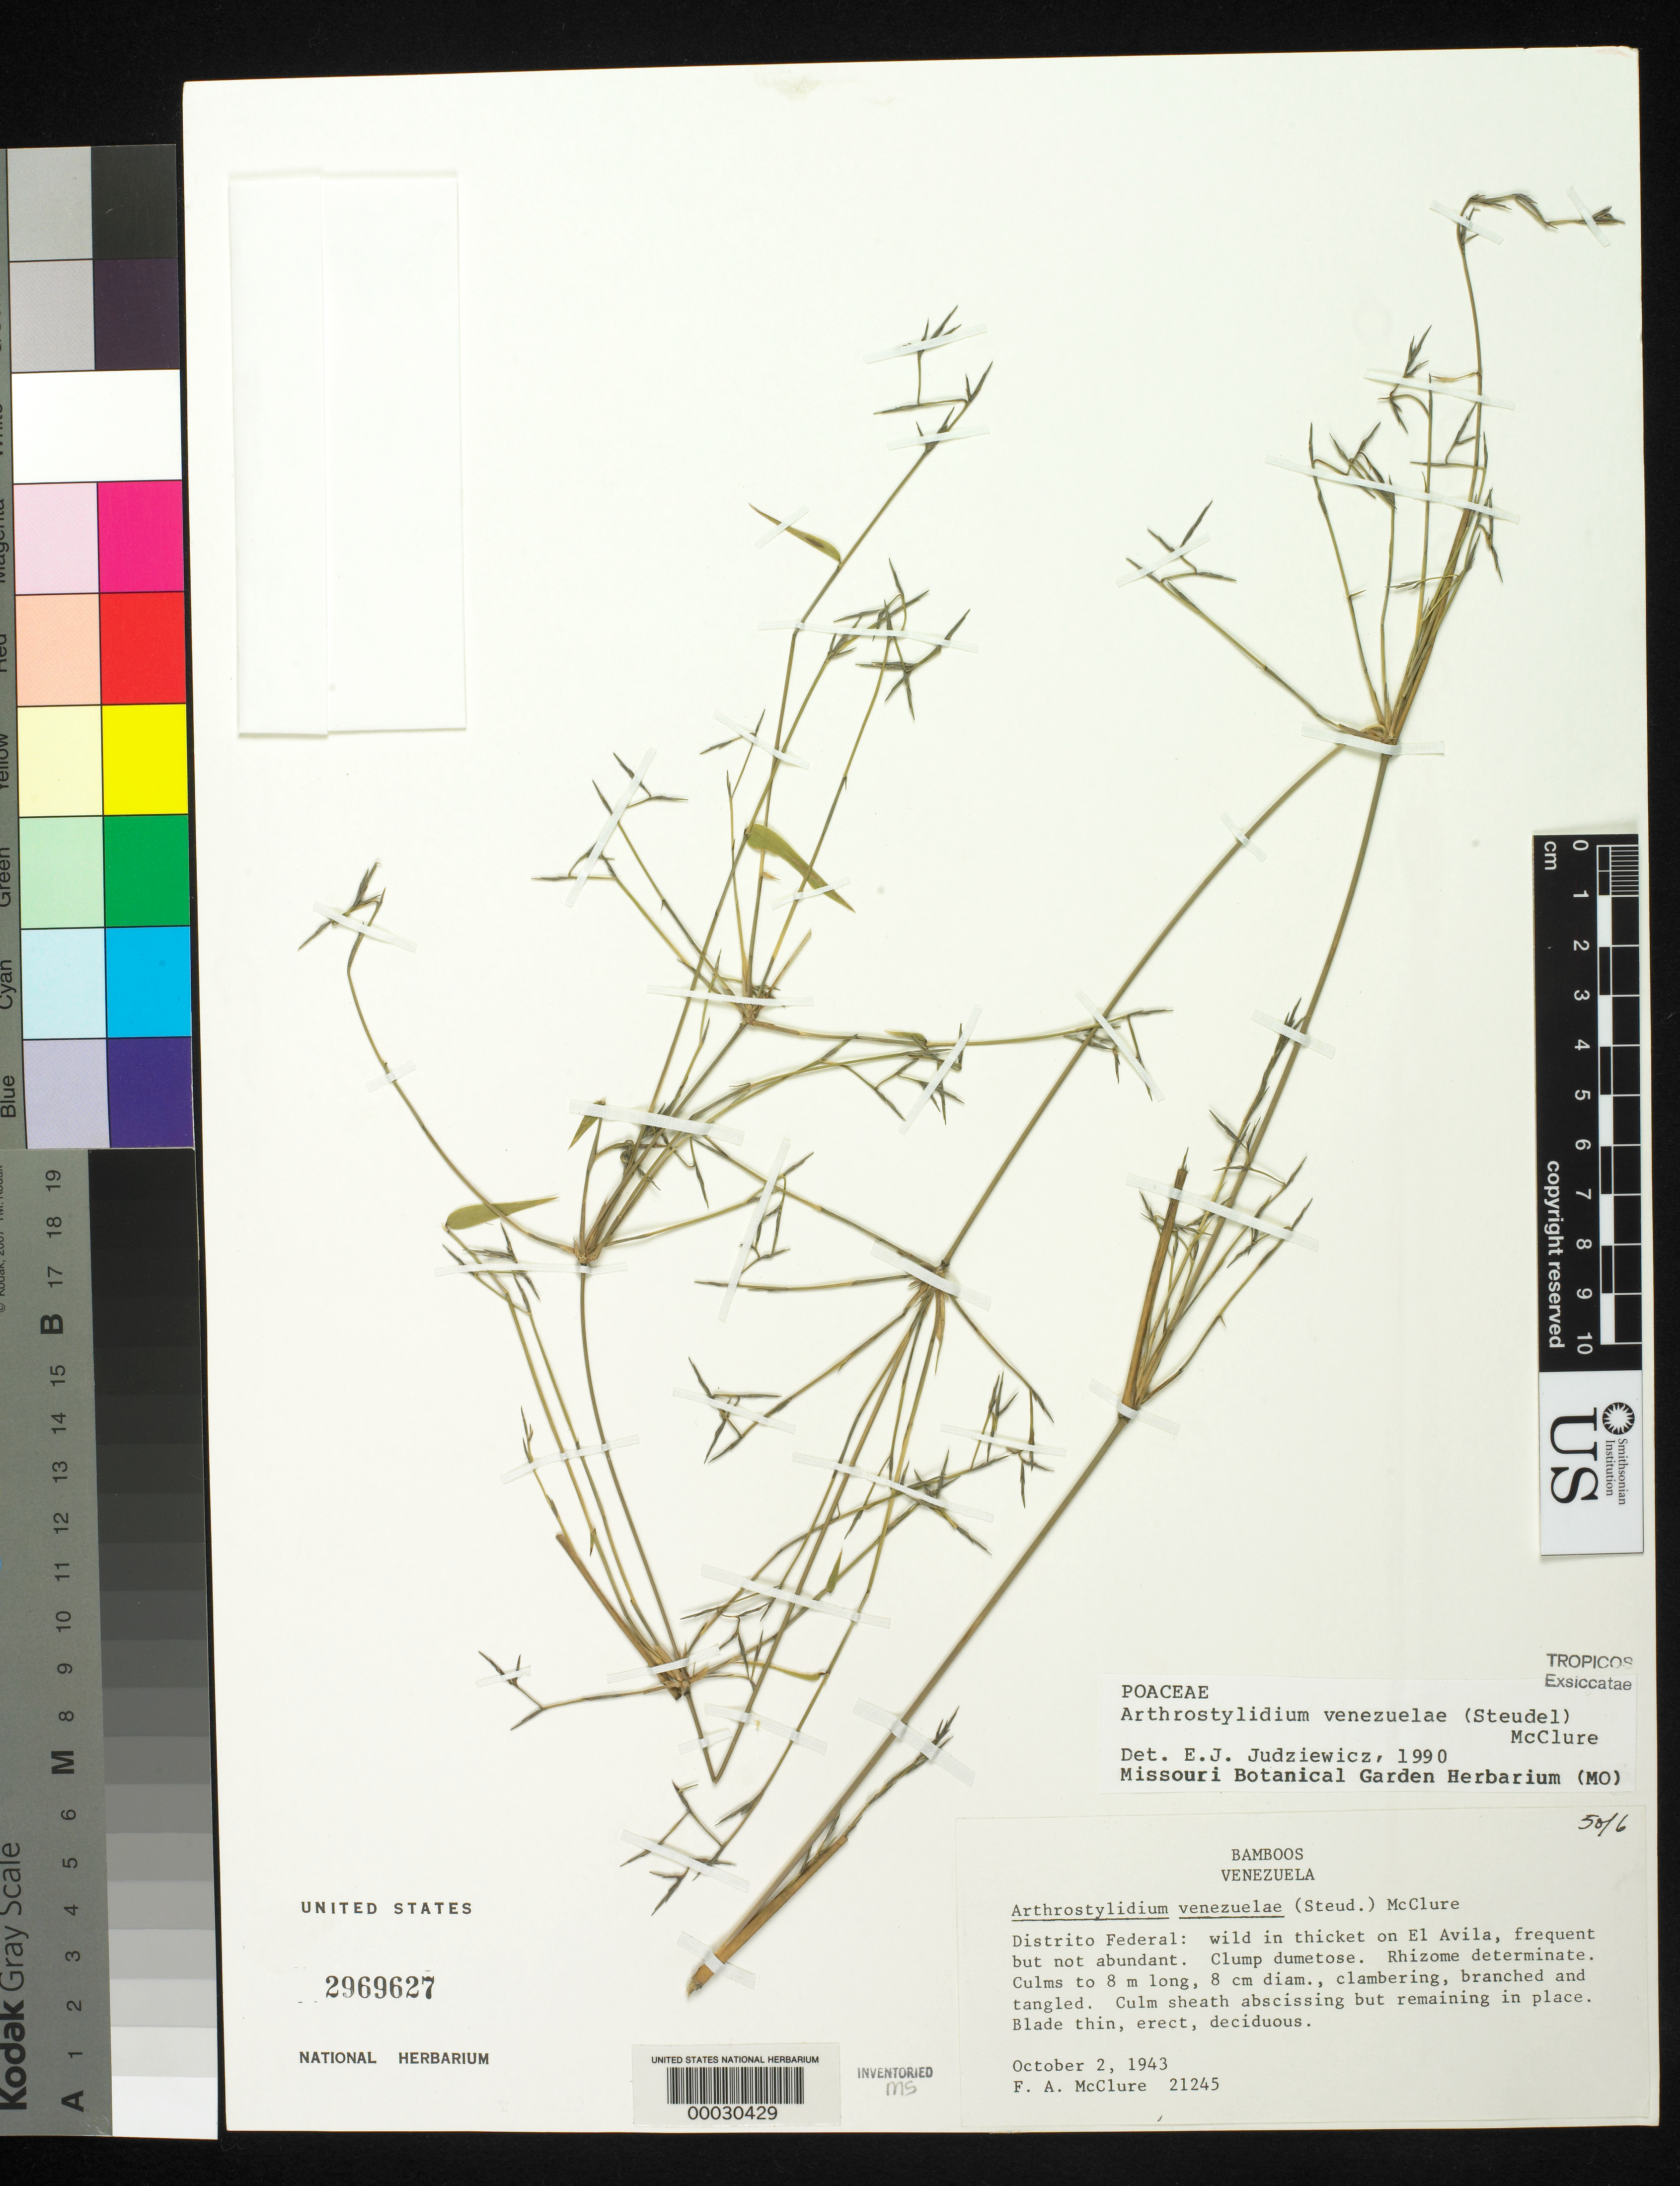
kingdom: Plantae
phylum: Tracheophyta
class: Liliopsida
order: Poales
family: Poaceae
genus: Arthrostylidium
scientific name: Arthrostylidium venezuelae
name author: (Steud.) McClure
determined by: Judziewicz, E. J.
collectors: F. A. McClure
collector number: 21245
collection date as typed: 02 Oct 1943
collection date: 1943-10-02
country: Venezuela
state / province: Miranda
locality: El avila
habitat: In thicket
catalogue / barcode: US 2969627